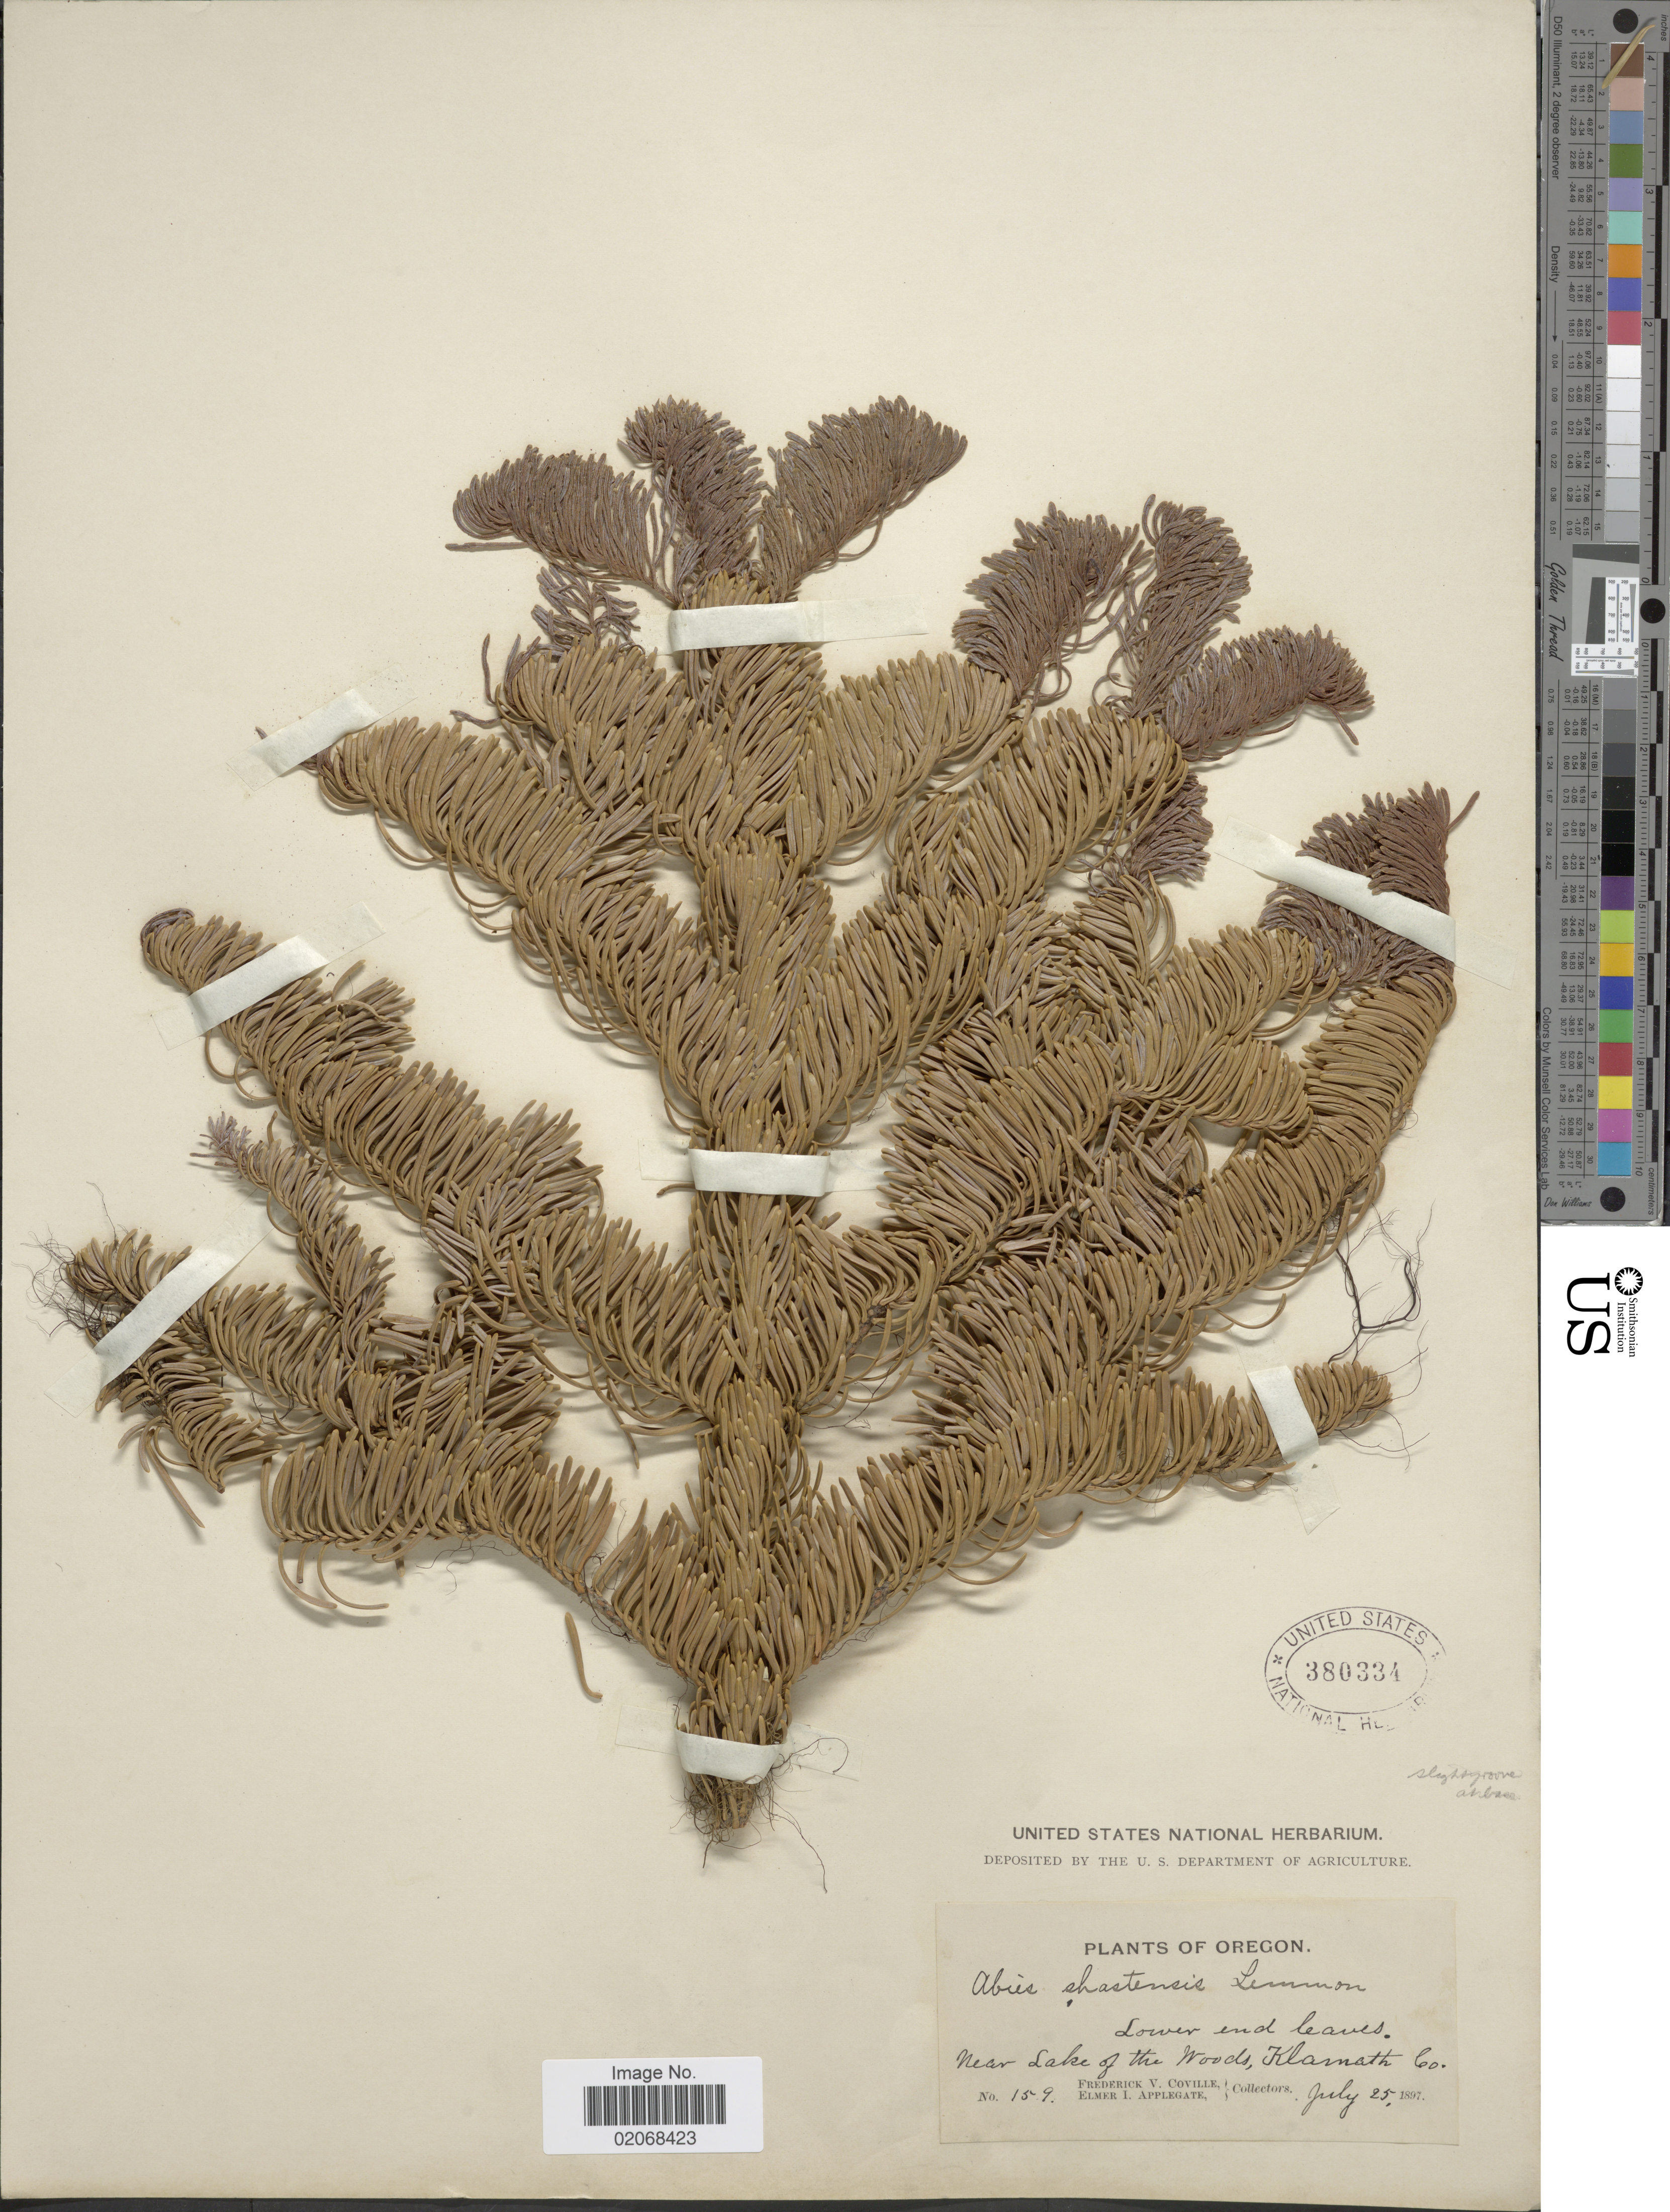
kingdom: Plantae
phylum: Tracheophyta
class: Pinopsida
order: Pinales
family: Pinaceae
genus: Abies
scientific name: Abies magnifica var. shastensis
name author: Lemmon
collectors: F. V. Coville & E. I. Applegate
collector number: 159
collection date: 1897-07-25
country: United States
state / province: Oregon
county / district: Klamath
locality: Lower end leaves, Near Lake of the Woods, Klamath Co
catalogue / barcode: US 380334